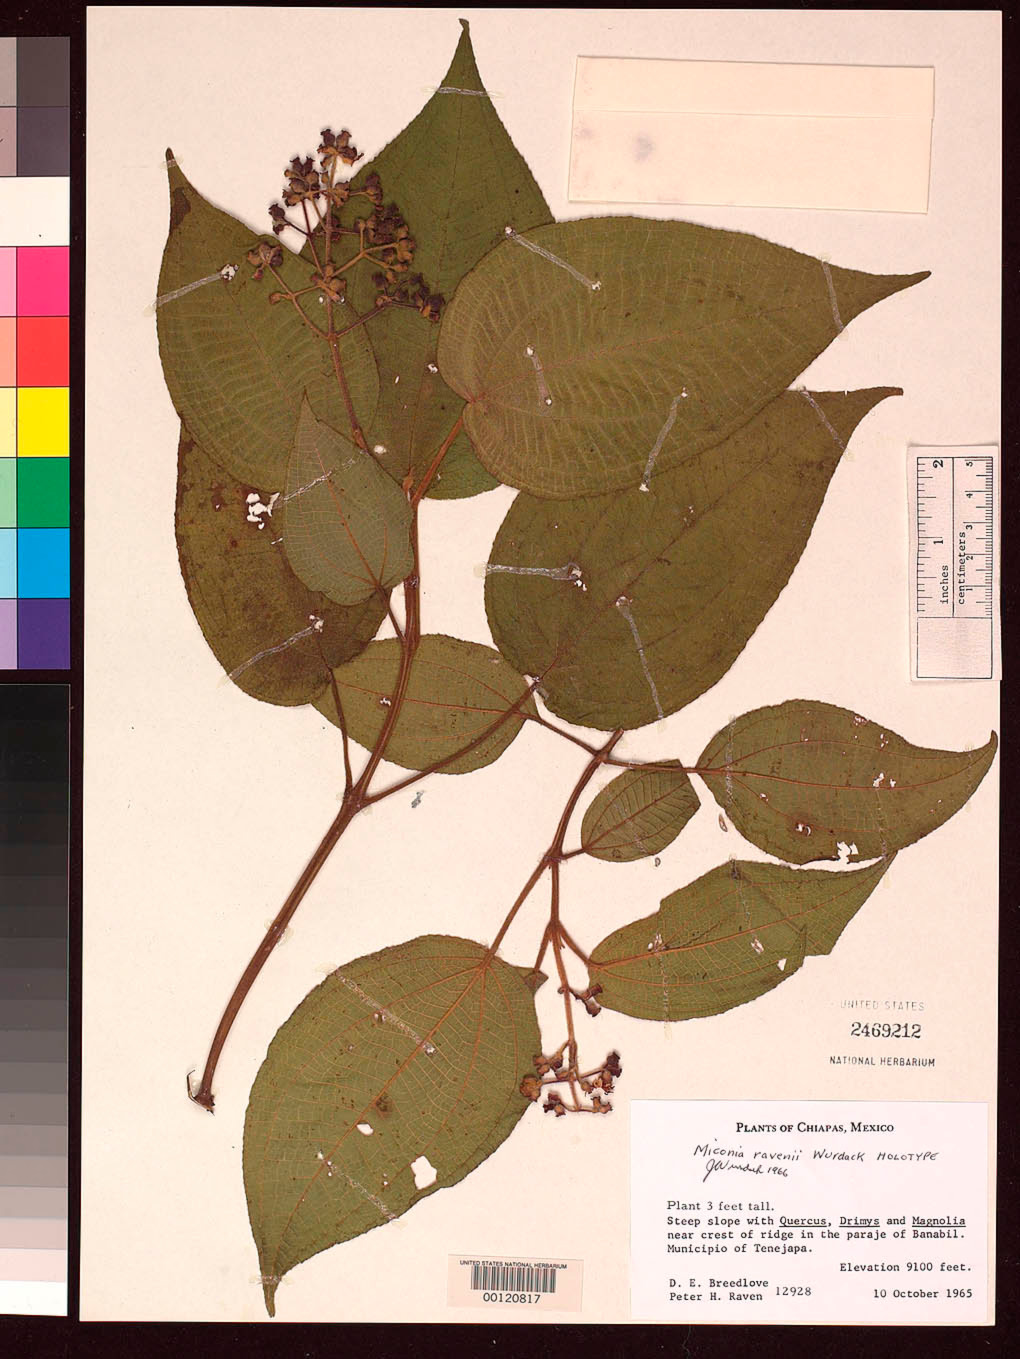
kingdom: Plantae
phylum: Tracheophyta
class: Magnoliopsida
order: Myrtales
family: Melastomataceae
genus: Miconia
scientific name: Miconia ravenii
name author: Wurdack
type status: Holotype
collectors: D. E. Breedlove & P. H. Raven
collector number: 12928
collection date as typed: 10 Oct 1965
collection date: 1965-10-10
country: Mexico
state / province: Chiapas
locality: Banabil.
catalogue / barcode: US 2469212